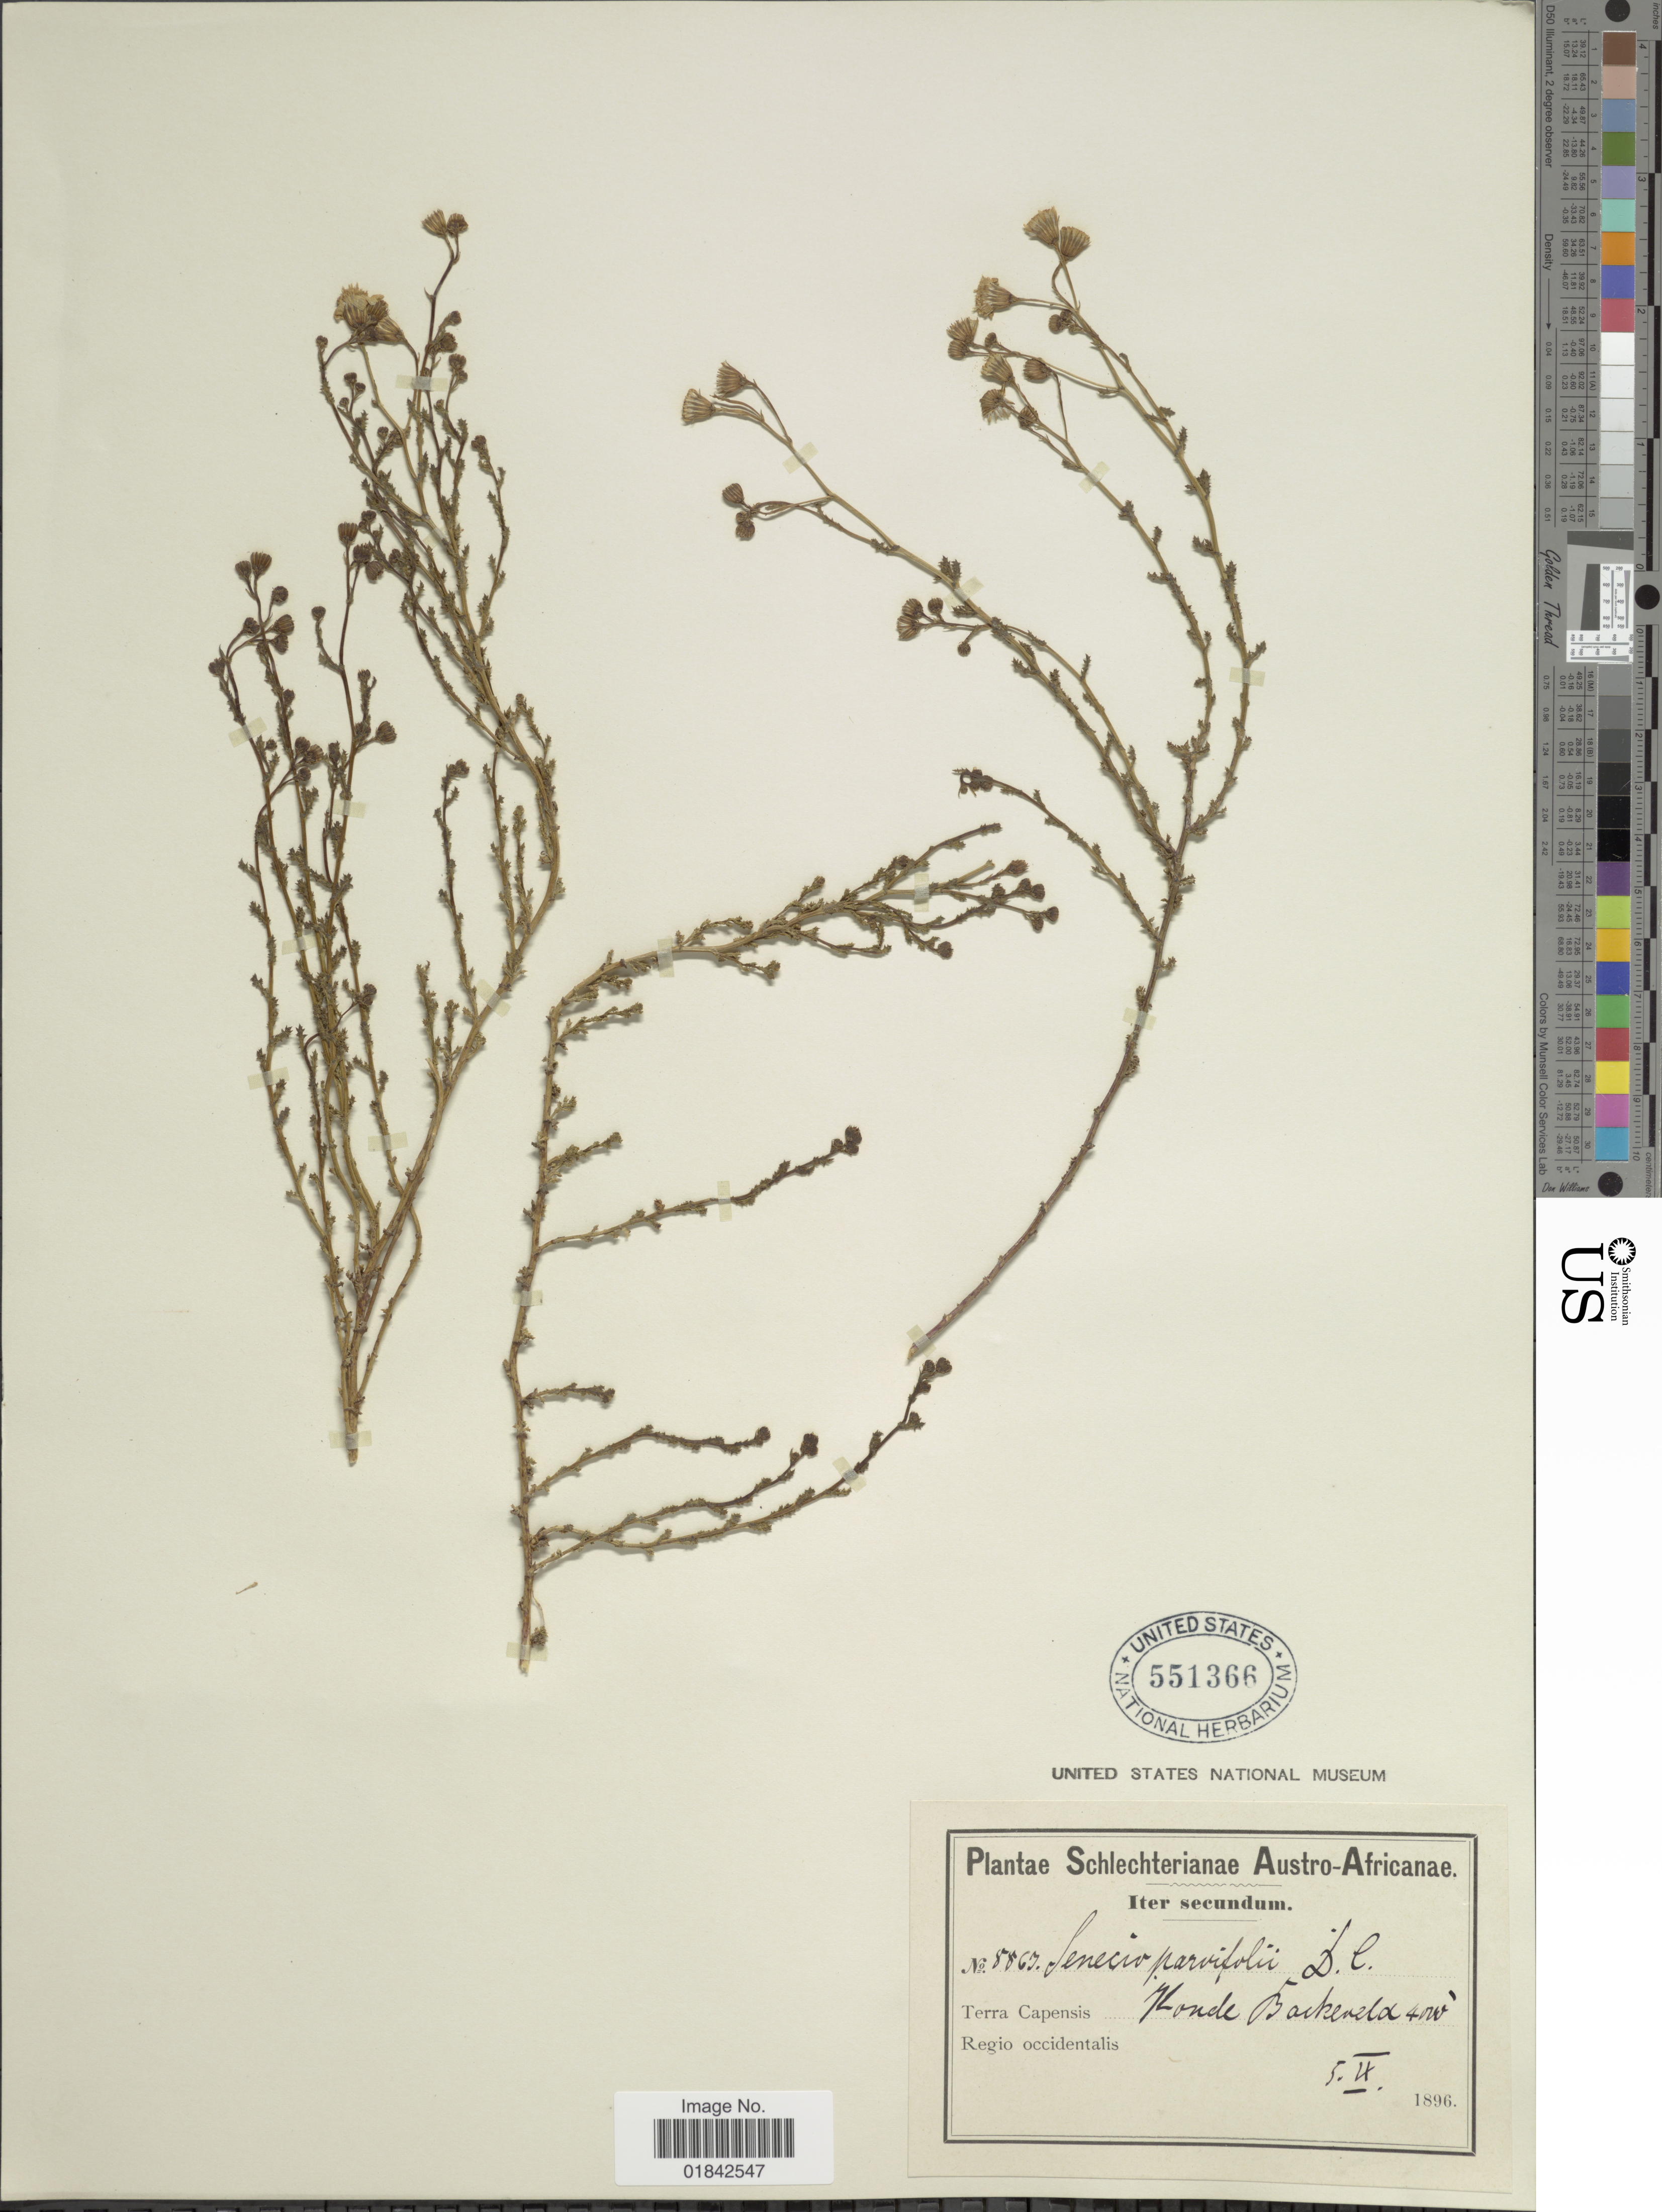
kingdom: Plantae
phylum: Tracheophyta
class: Magnoliopsida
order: Asterales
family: Asteraceae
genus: Senecio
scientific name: Senecio parvifolius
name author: DC.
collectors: Schlechter, --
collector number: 8867*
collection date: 1896-02-05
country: South Africa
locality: Austro-Africanae. Terra Capensis. Kouebokkeveld Regio occidentalis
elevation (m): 1219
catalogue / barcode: US 551366